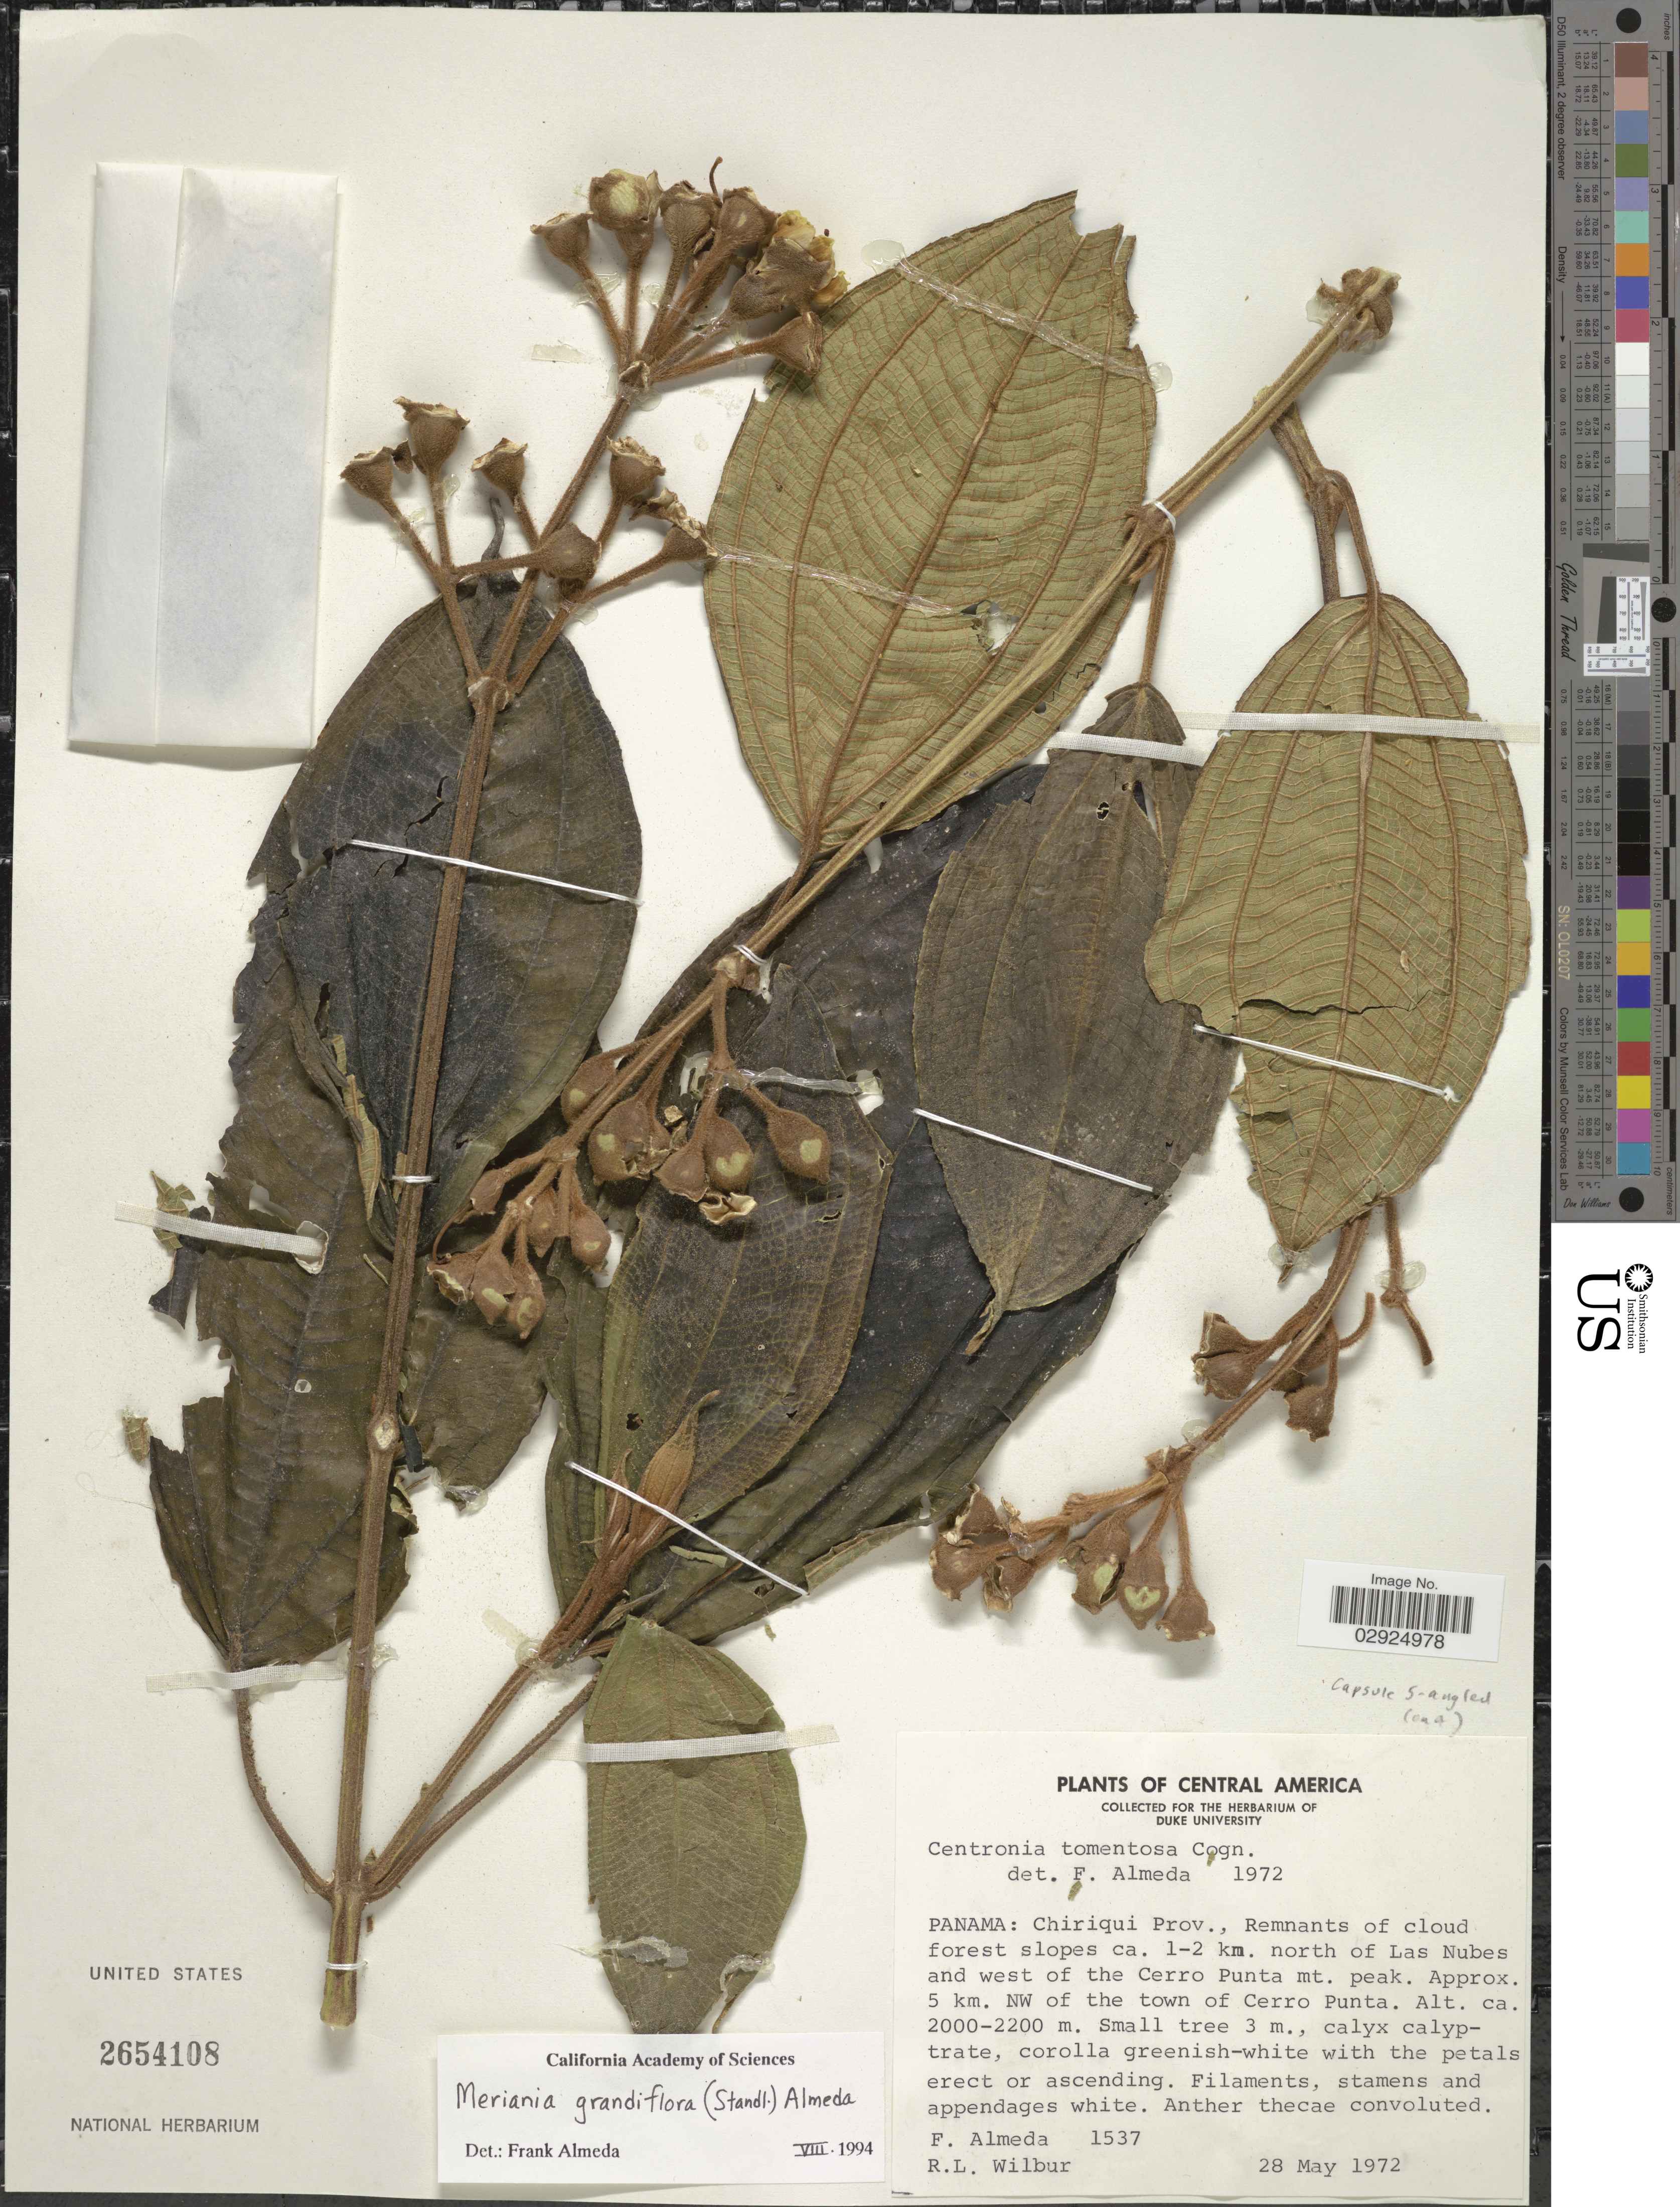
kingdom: Plantae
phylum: Tracheophyta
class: Magnoliopsida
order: Myrtales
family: Melastomataceae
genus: Meriania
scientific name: Meriania grandiflora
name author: (Standl.) Almeda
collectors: F. Almeda & R. L. Wilbur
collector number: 1537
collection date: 1972-05-28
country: Panama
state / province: Chiriqui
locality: Remnants of cloud forest slopes ca. 1-2 km. north of Las Nubes and west of the Cerro Punta mt. peak, Approx. 5 km. NW of the town of Cerro Punta.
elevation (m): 2000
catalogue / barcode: US 2654108